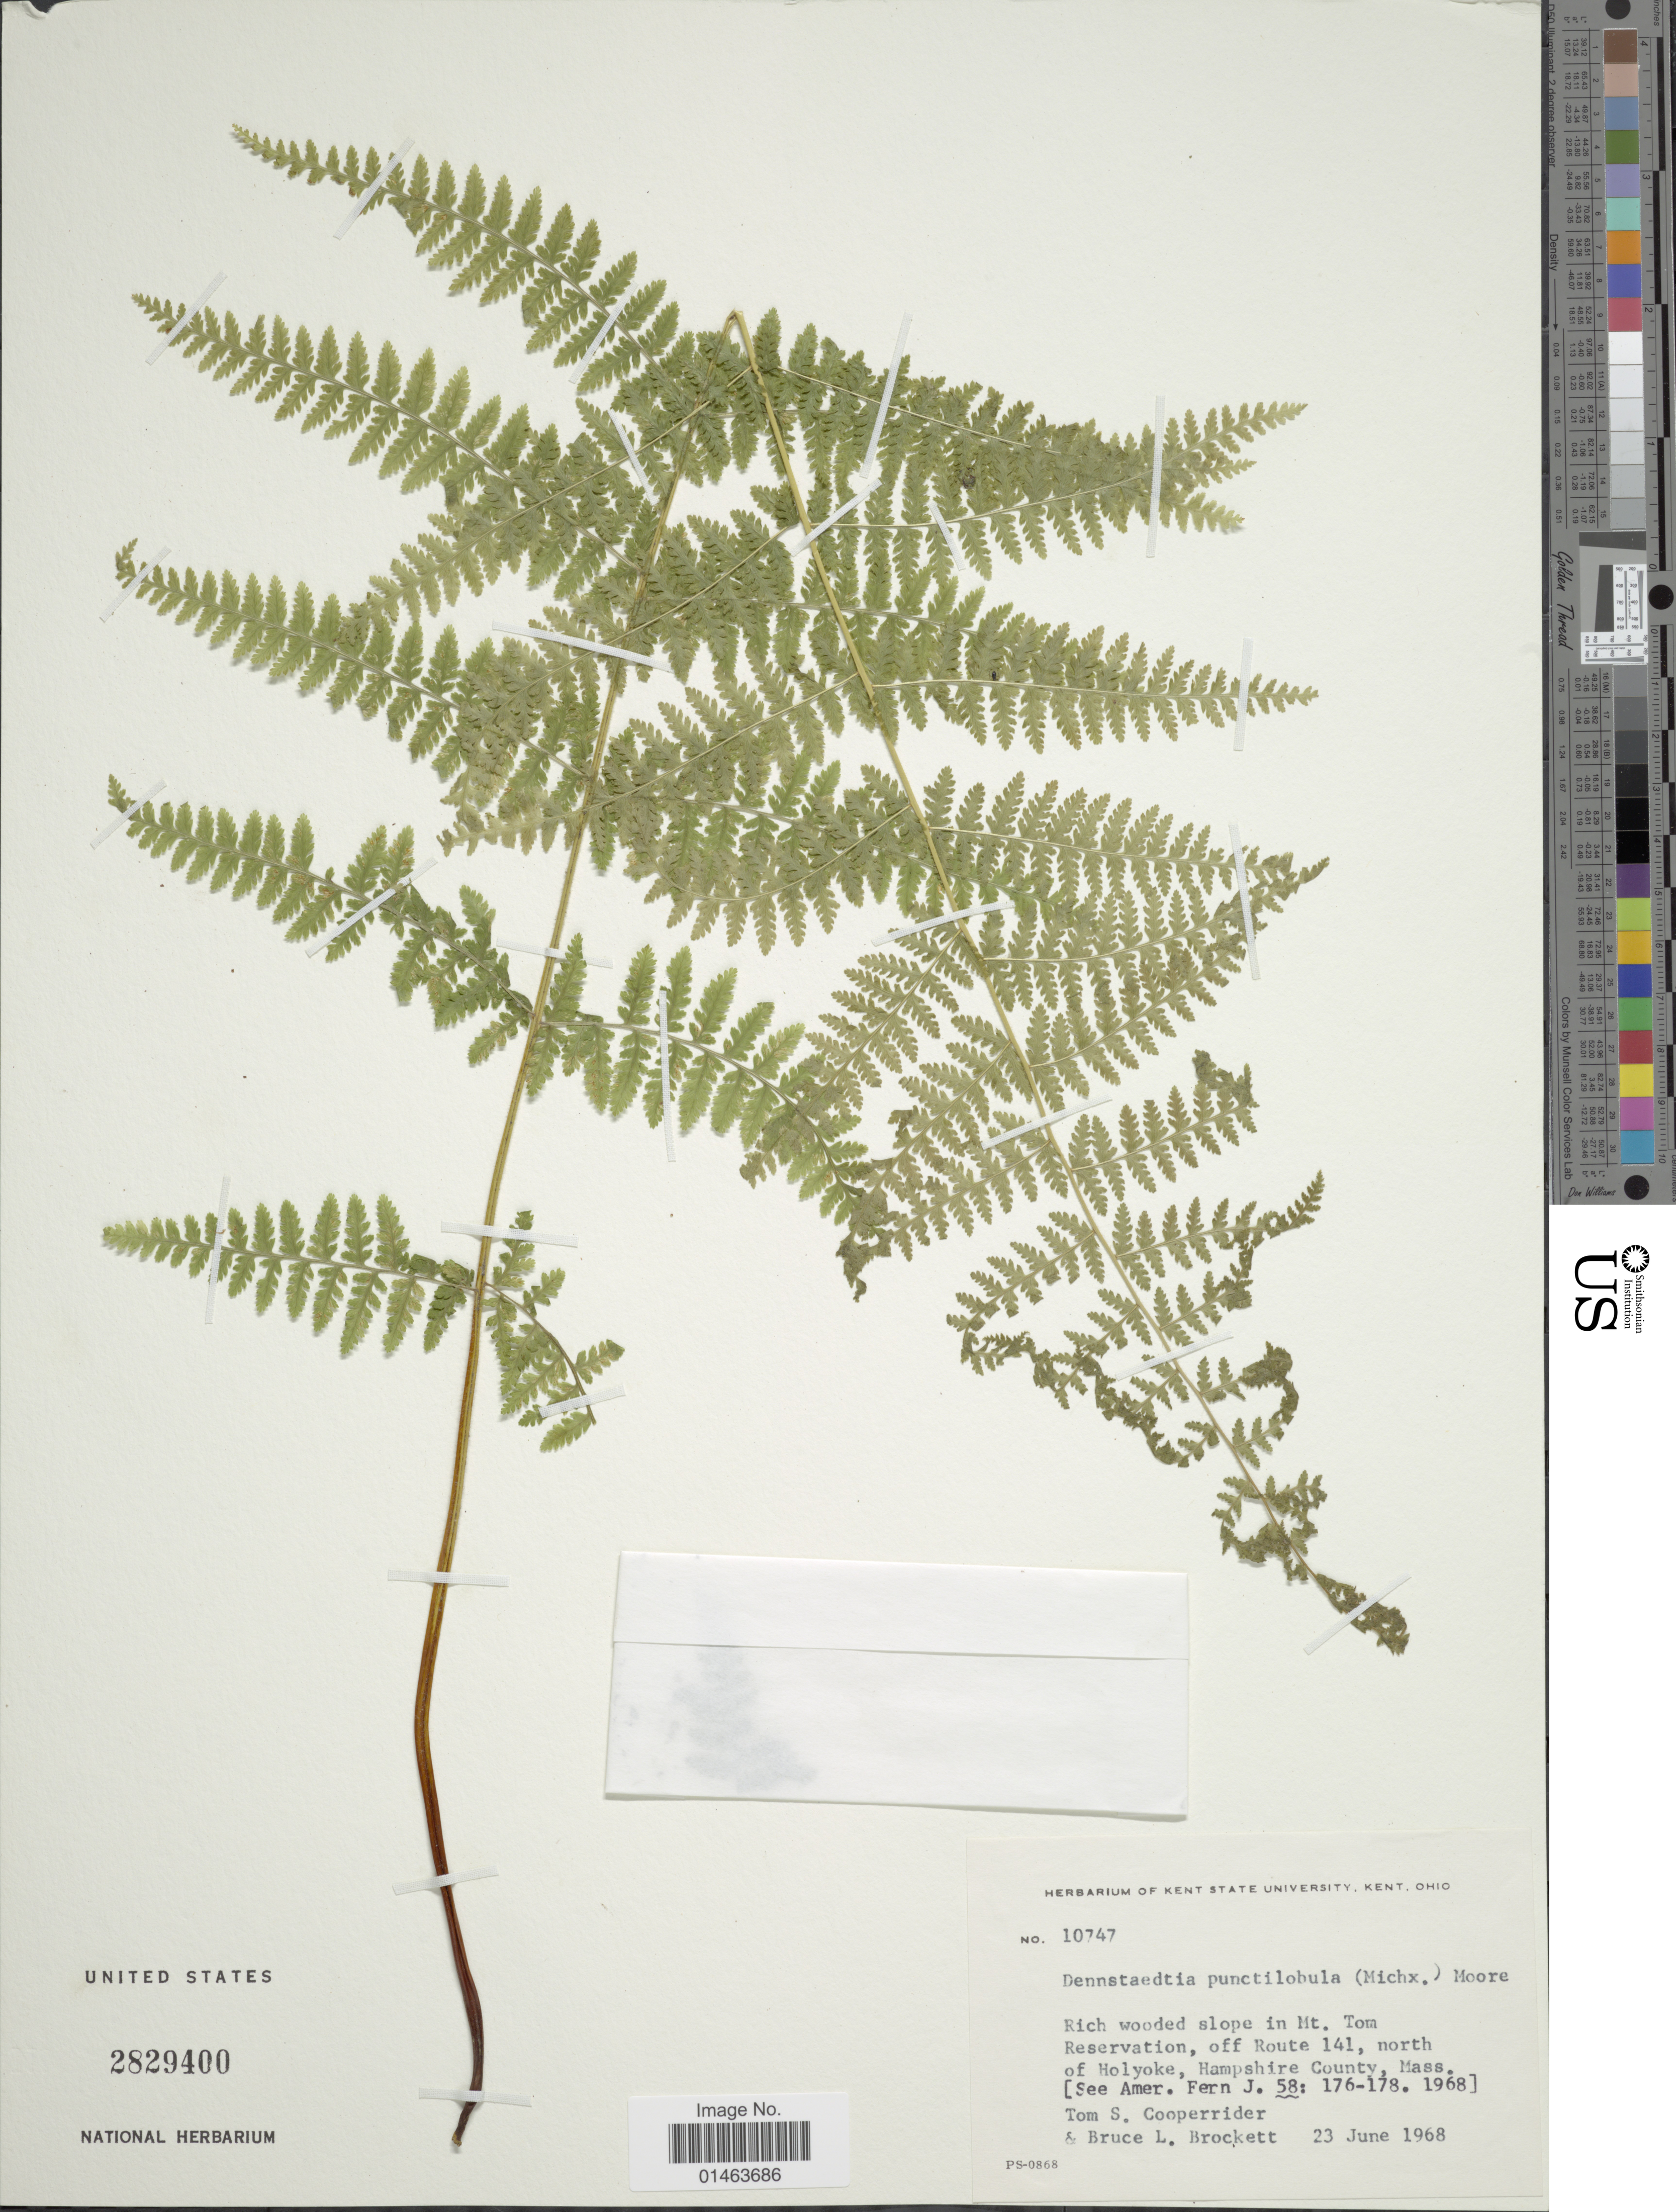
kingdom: Plantae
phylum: Tracheophyta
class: Polypodiopsida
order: Polypodiales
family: Dennstaedtiaceae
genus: Dennstaedtia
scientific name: Dennstaedtia punctilobula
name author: (Michx.) T. Moore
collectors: T. S. Cooperrider & B. Borckett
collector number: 10747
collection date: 1968-06-23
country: United States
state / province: Massachusetts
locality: Rich wooded slope in Mt. Tom Reservation, off Route 141, north of Holyoke, Hamphire County.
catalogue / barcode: US 2829400